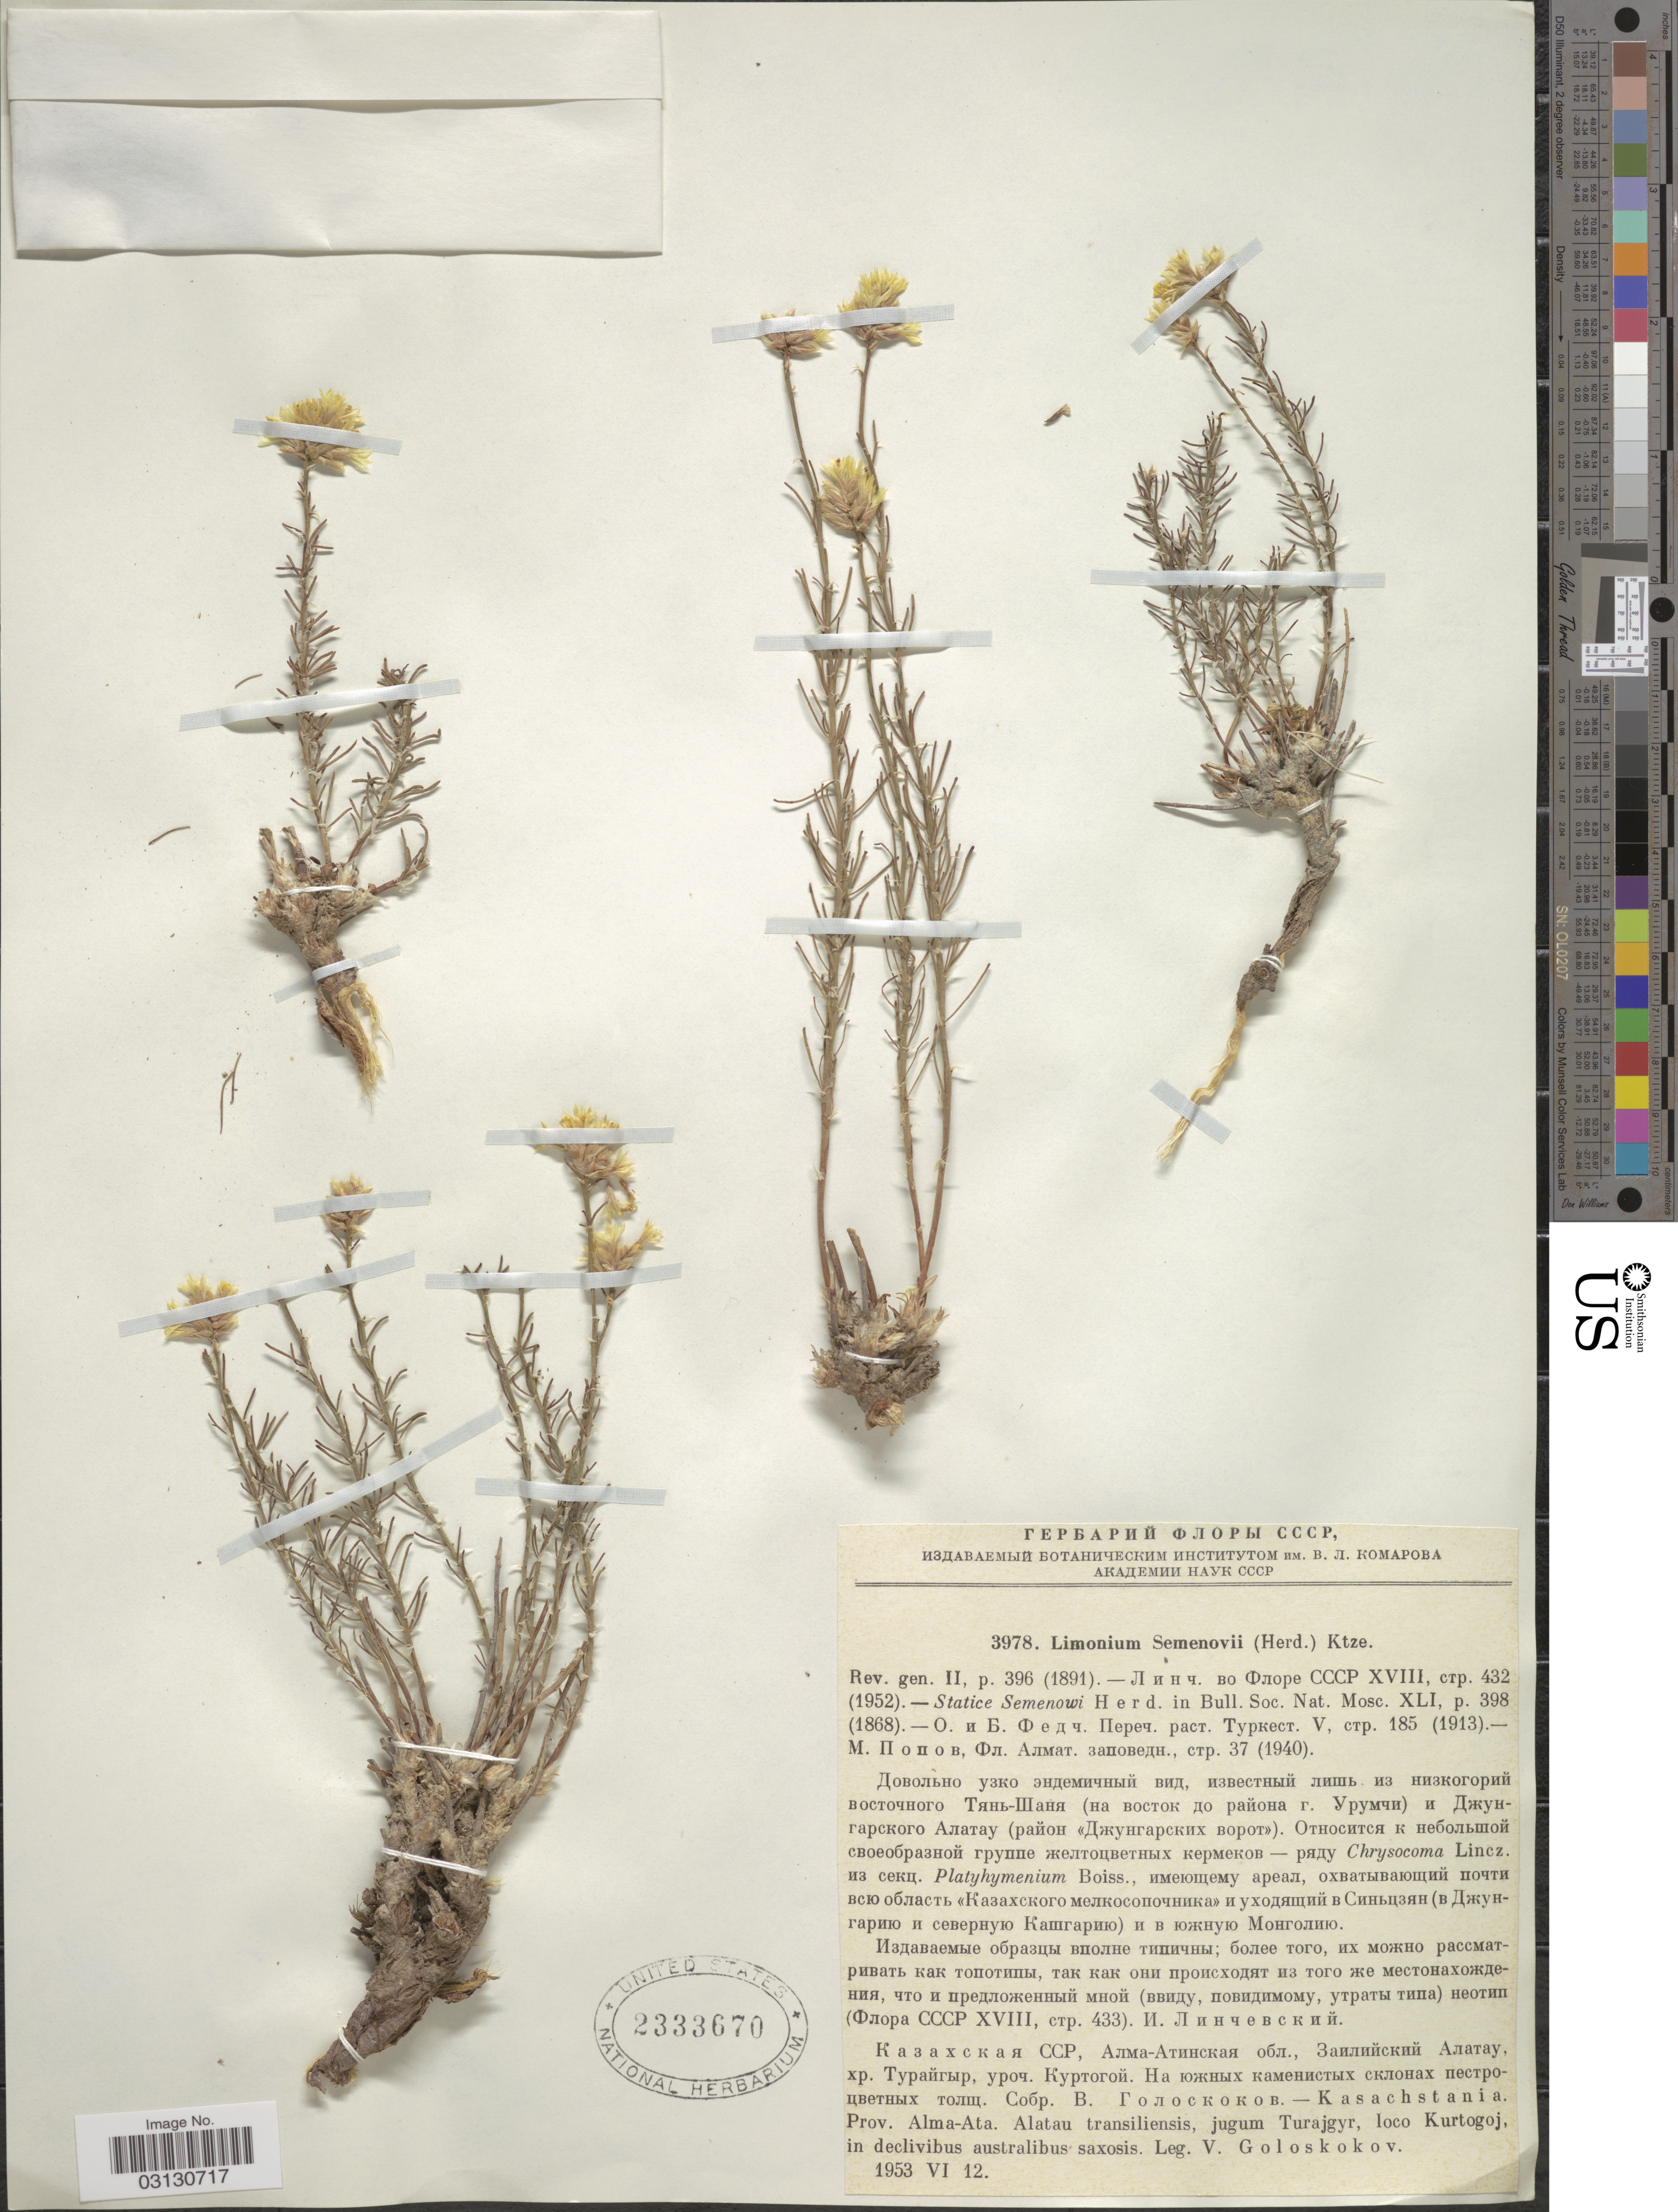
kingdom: Plantae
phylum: Tracheophyta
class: Magnoliopsida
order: Caryophyllales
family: Plumbaginaceae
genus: Limonium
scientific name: Limonium semenovii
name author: (Herder) Kuntze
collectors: V. P. Goloskokov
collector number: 3978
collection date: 1953-06-12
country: Kazakhstan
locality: Kasachstania, Prov. Alma-Ata, Alatau transiliensis, jugum Turajgyr, loco Kurtogoj, in declivibus australibus saxosis.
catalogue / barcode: US 2333670